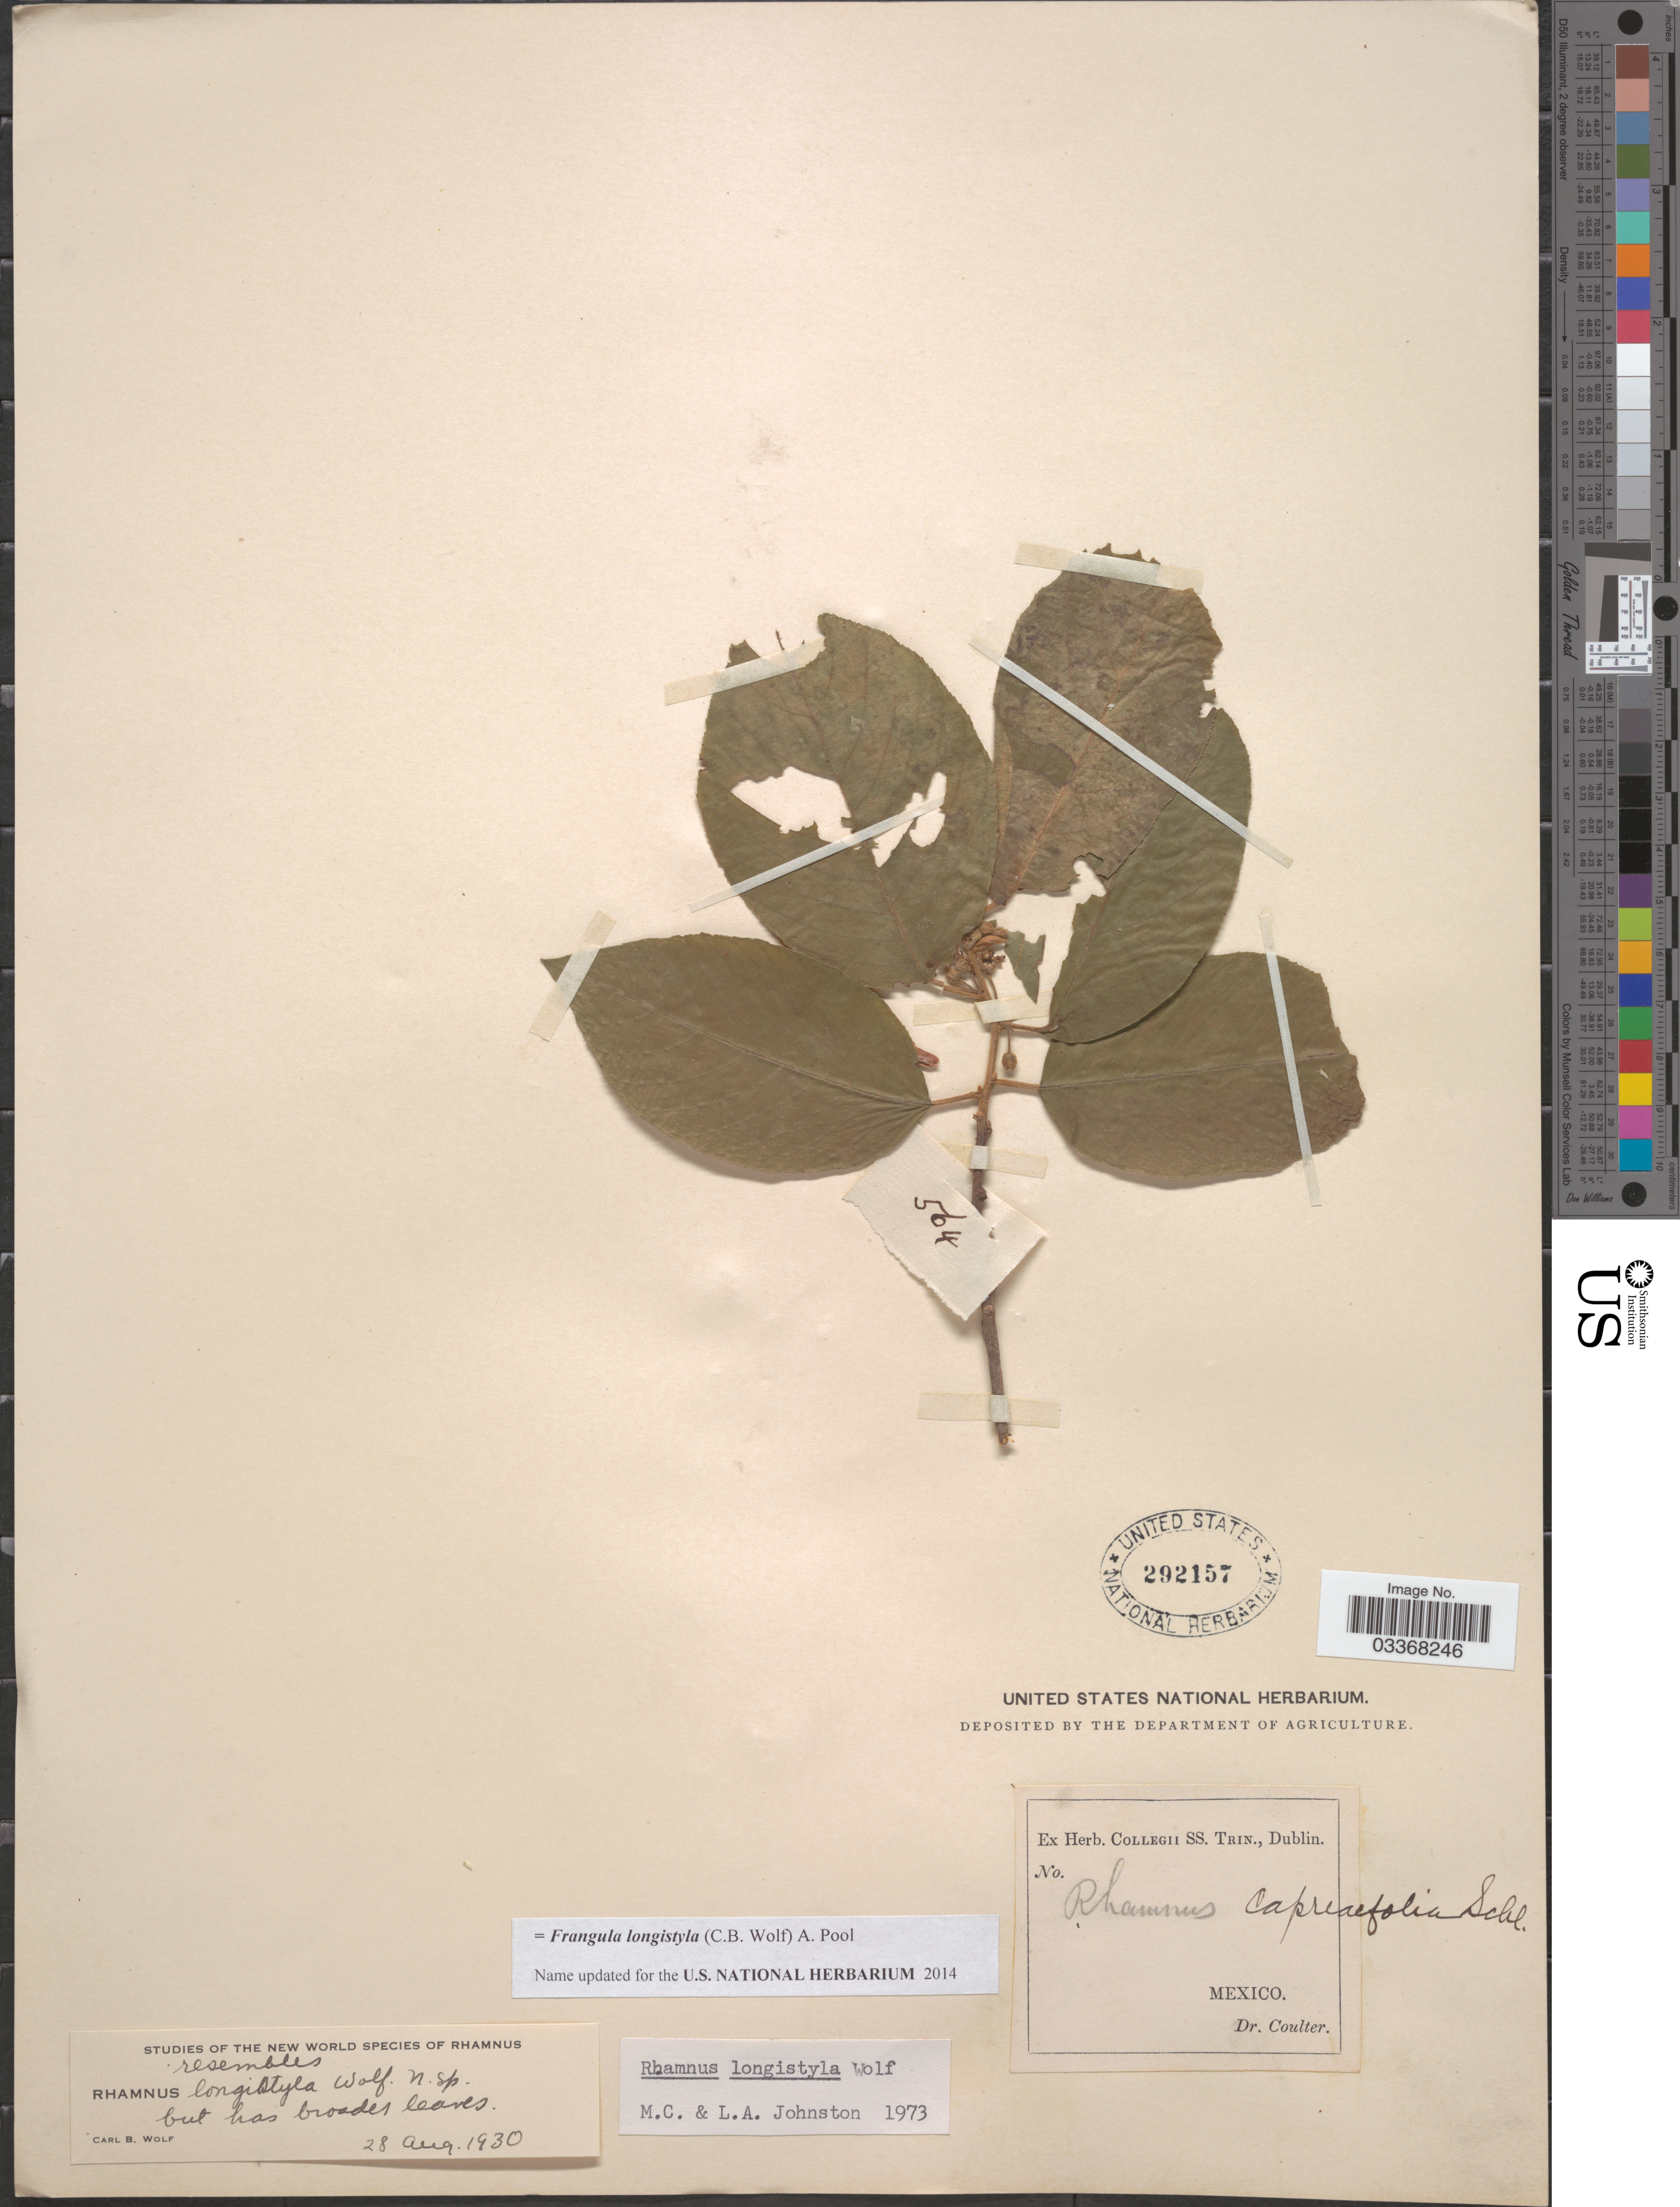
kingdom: Plantae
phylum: Tracheophyta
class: Magnoliopsida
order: Rosales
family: Rhamnaceae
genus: Frangula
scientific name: Frangula longistyla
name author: (C.B. Wolf) A. Pool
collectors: Coulter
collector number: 564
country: Mexico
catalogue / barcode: US 292157